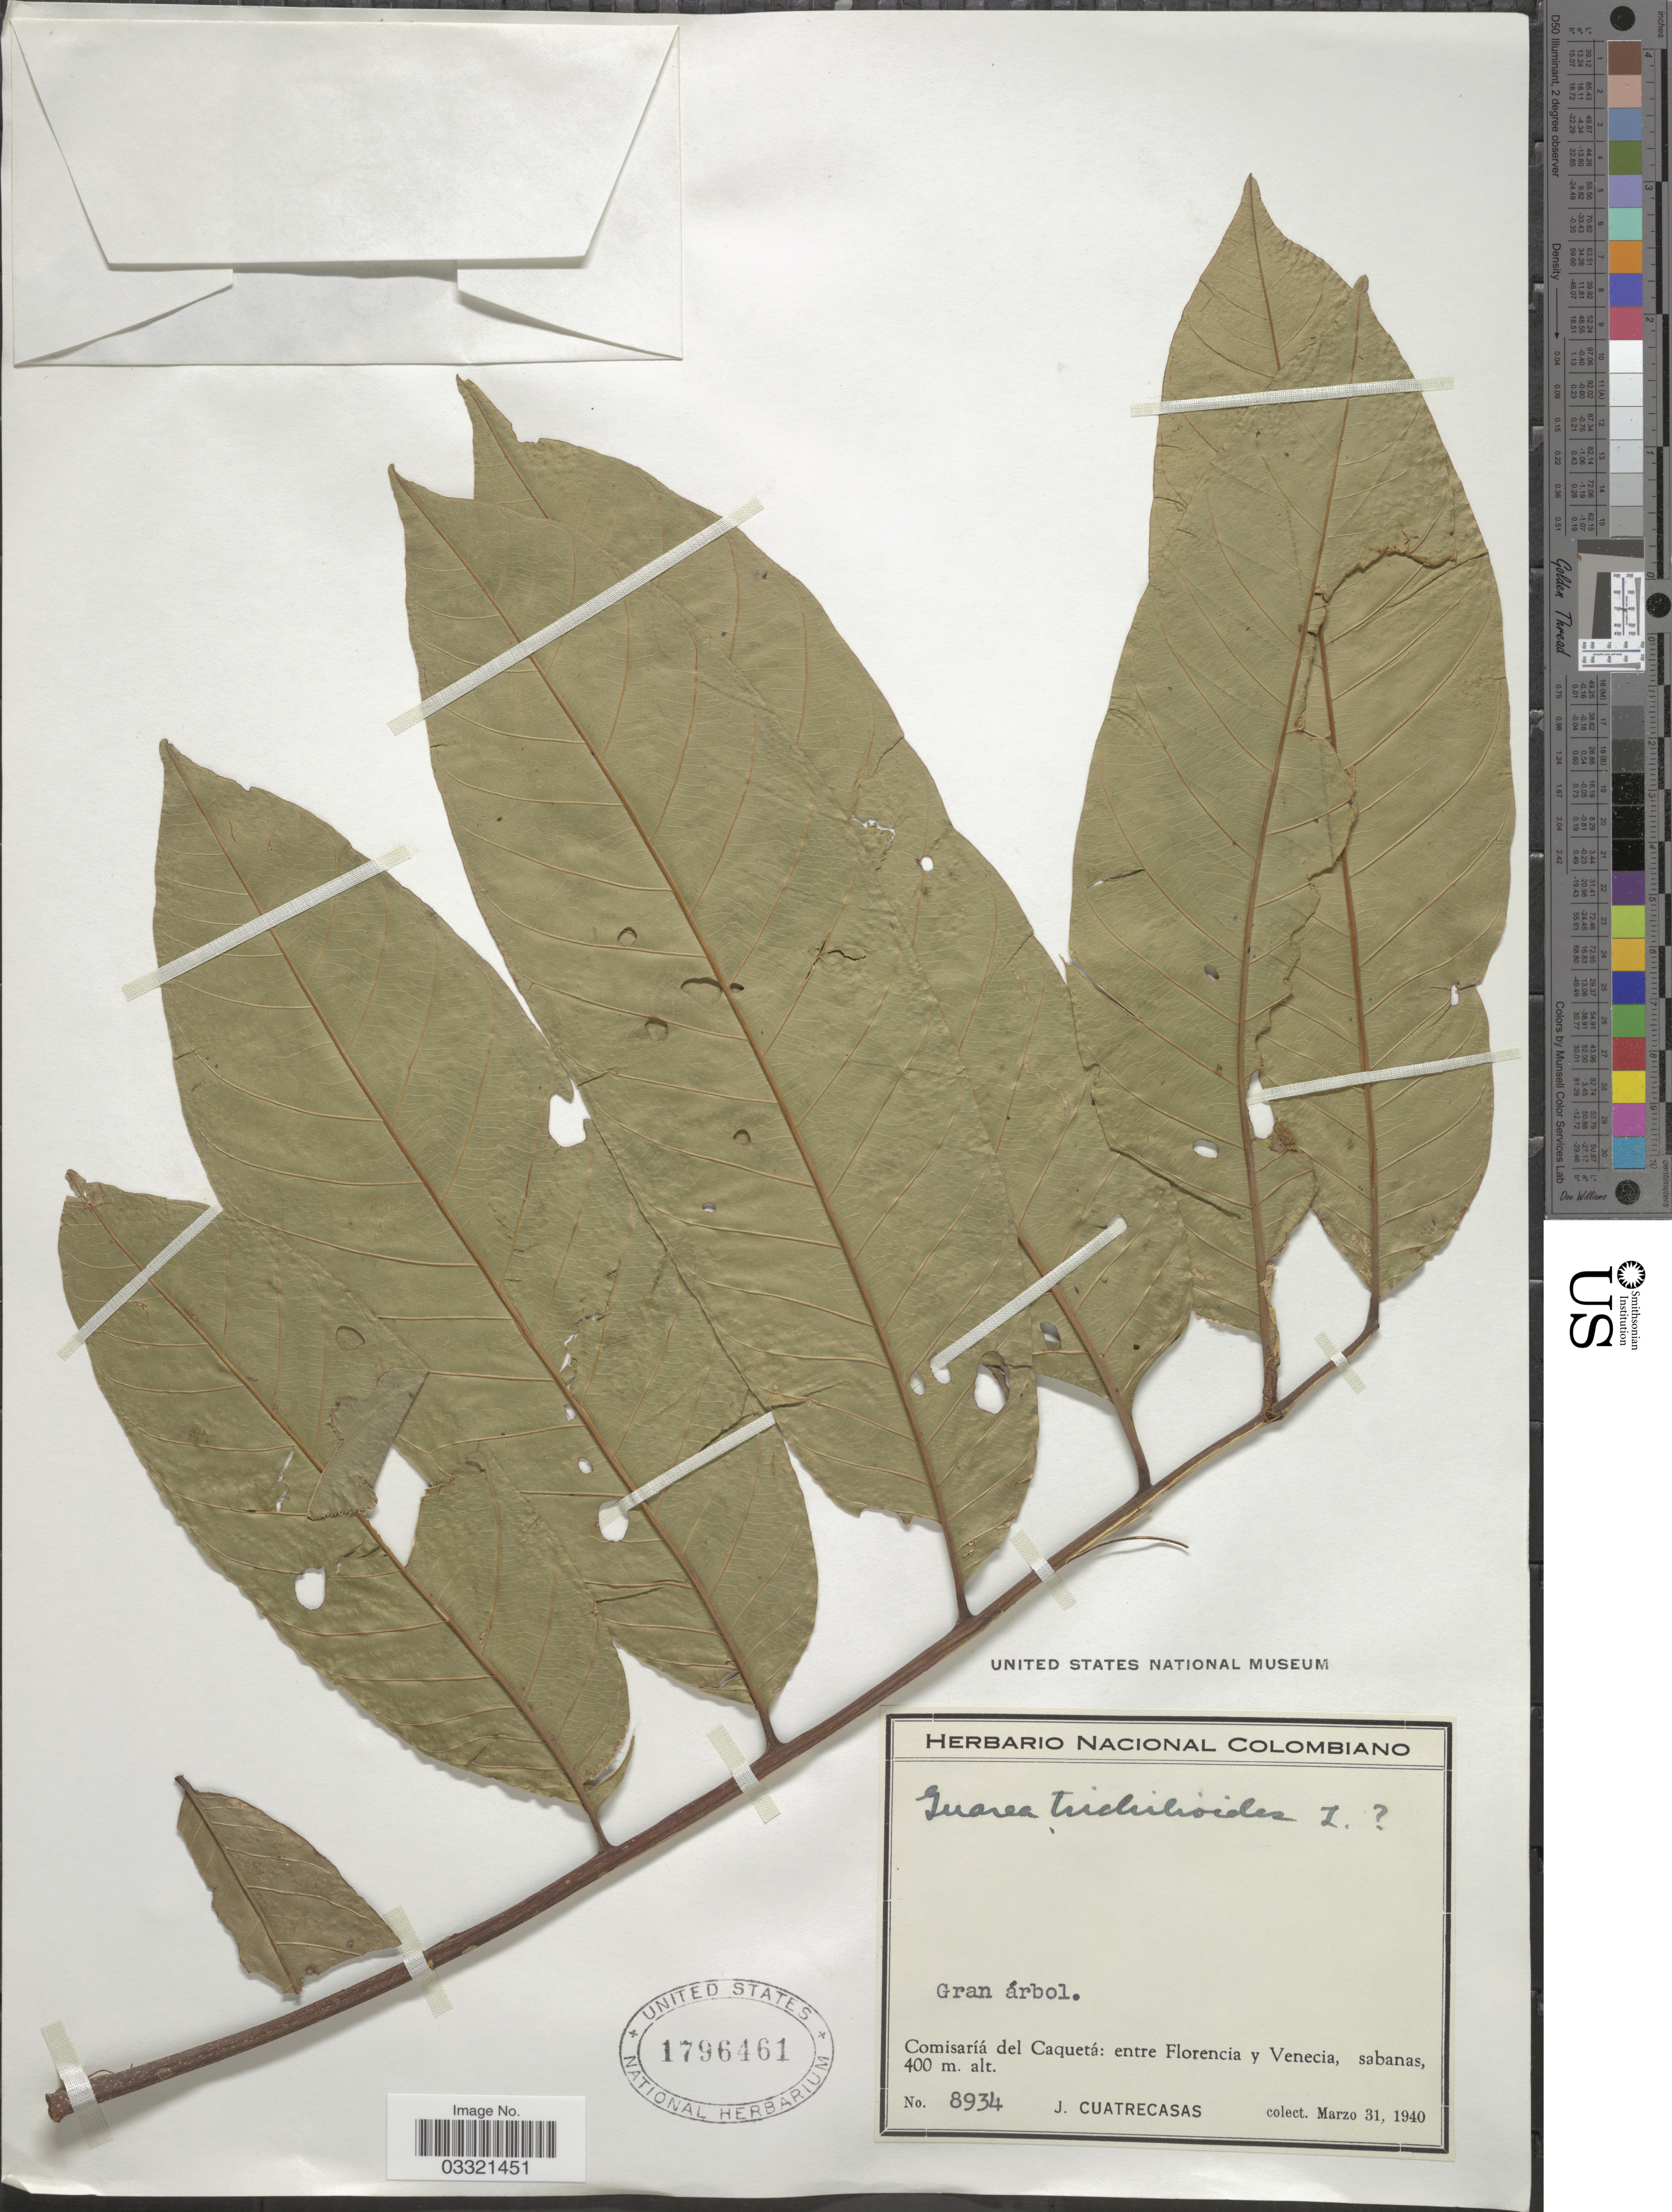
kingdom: Plantae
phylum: Tracheophyta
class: Magnoliopsida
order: Sapindales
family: Meliaceae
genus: Guarea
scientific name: Guarea guidonia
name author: (L.) Sleumer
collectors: J. Cuatrecasas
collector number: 8934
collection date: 1940-03-31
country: Colombia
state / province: Caquetá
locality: Comisaría del Caquetá: entre Florencia y venecia, sabanas.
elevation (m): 400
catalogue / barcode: US 1976461